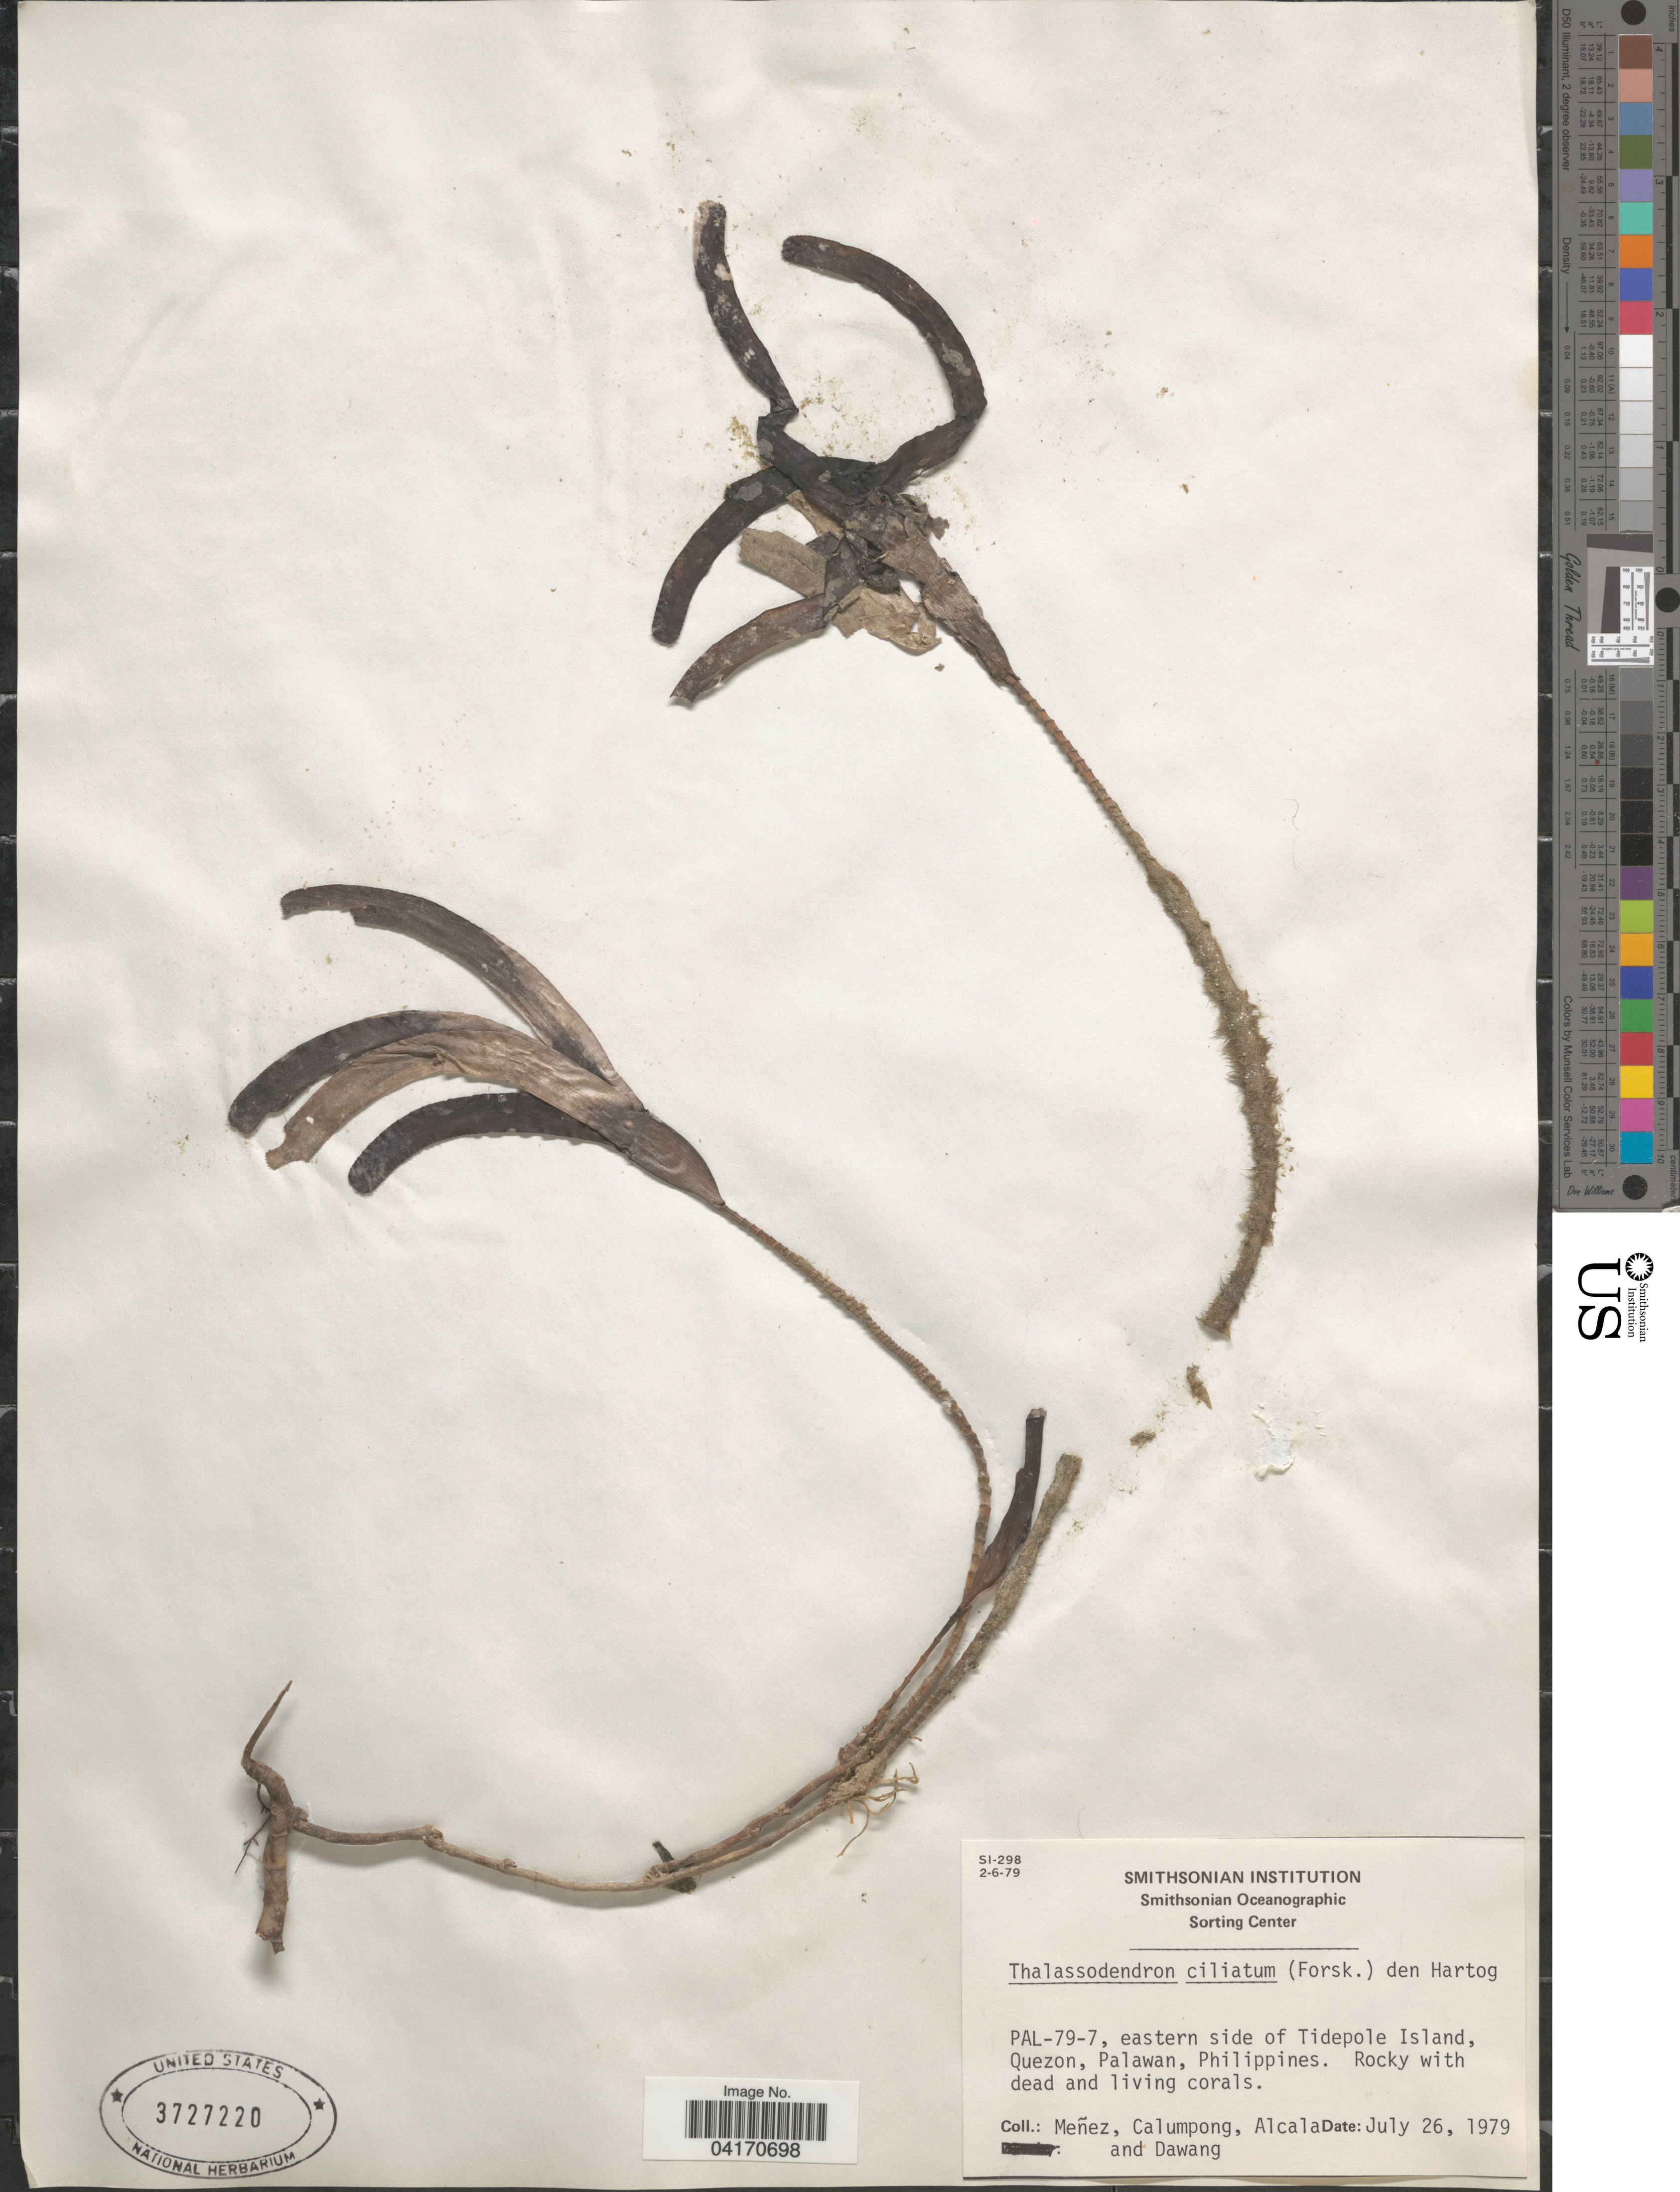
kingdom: Plantae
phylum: Tracheophyta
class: Liliopsida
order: Alismatales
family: Cymodoceaceae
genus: Thalassodendron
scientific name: Thalassodendron ciliatum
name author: (Forssk.) Hartog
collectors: Menez, Calumpong & Alcala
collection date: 1979-07-26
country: Philippines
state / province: Mimaropa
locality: PAL-79-7, eastern side of Tidepole Island, Quezon, Palawan.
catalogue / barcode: US 3727220